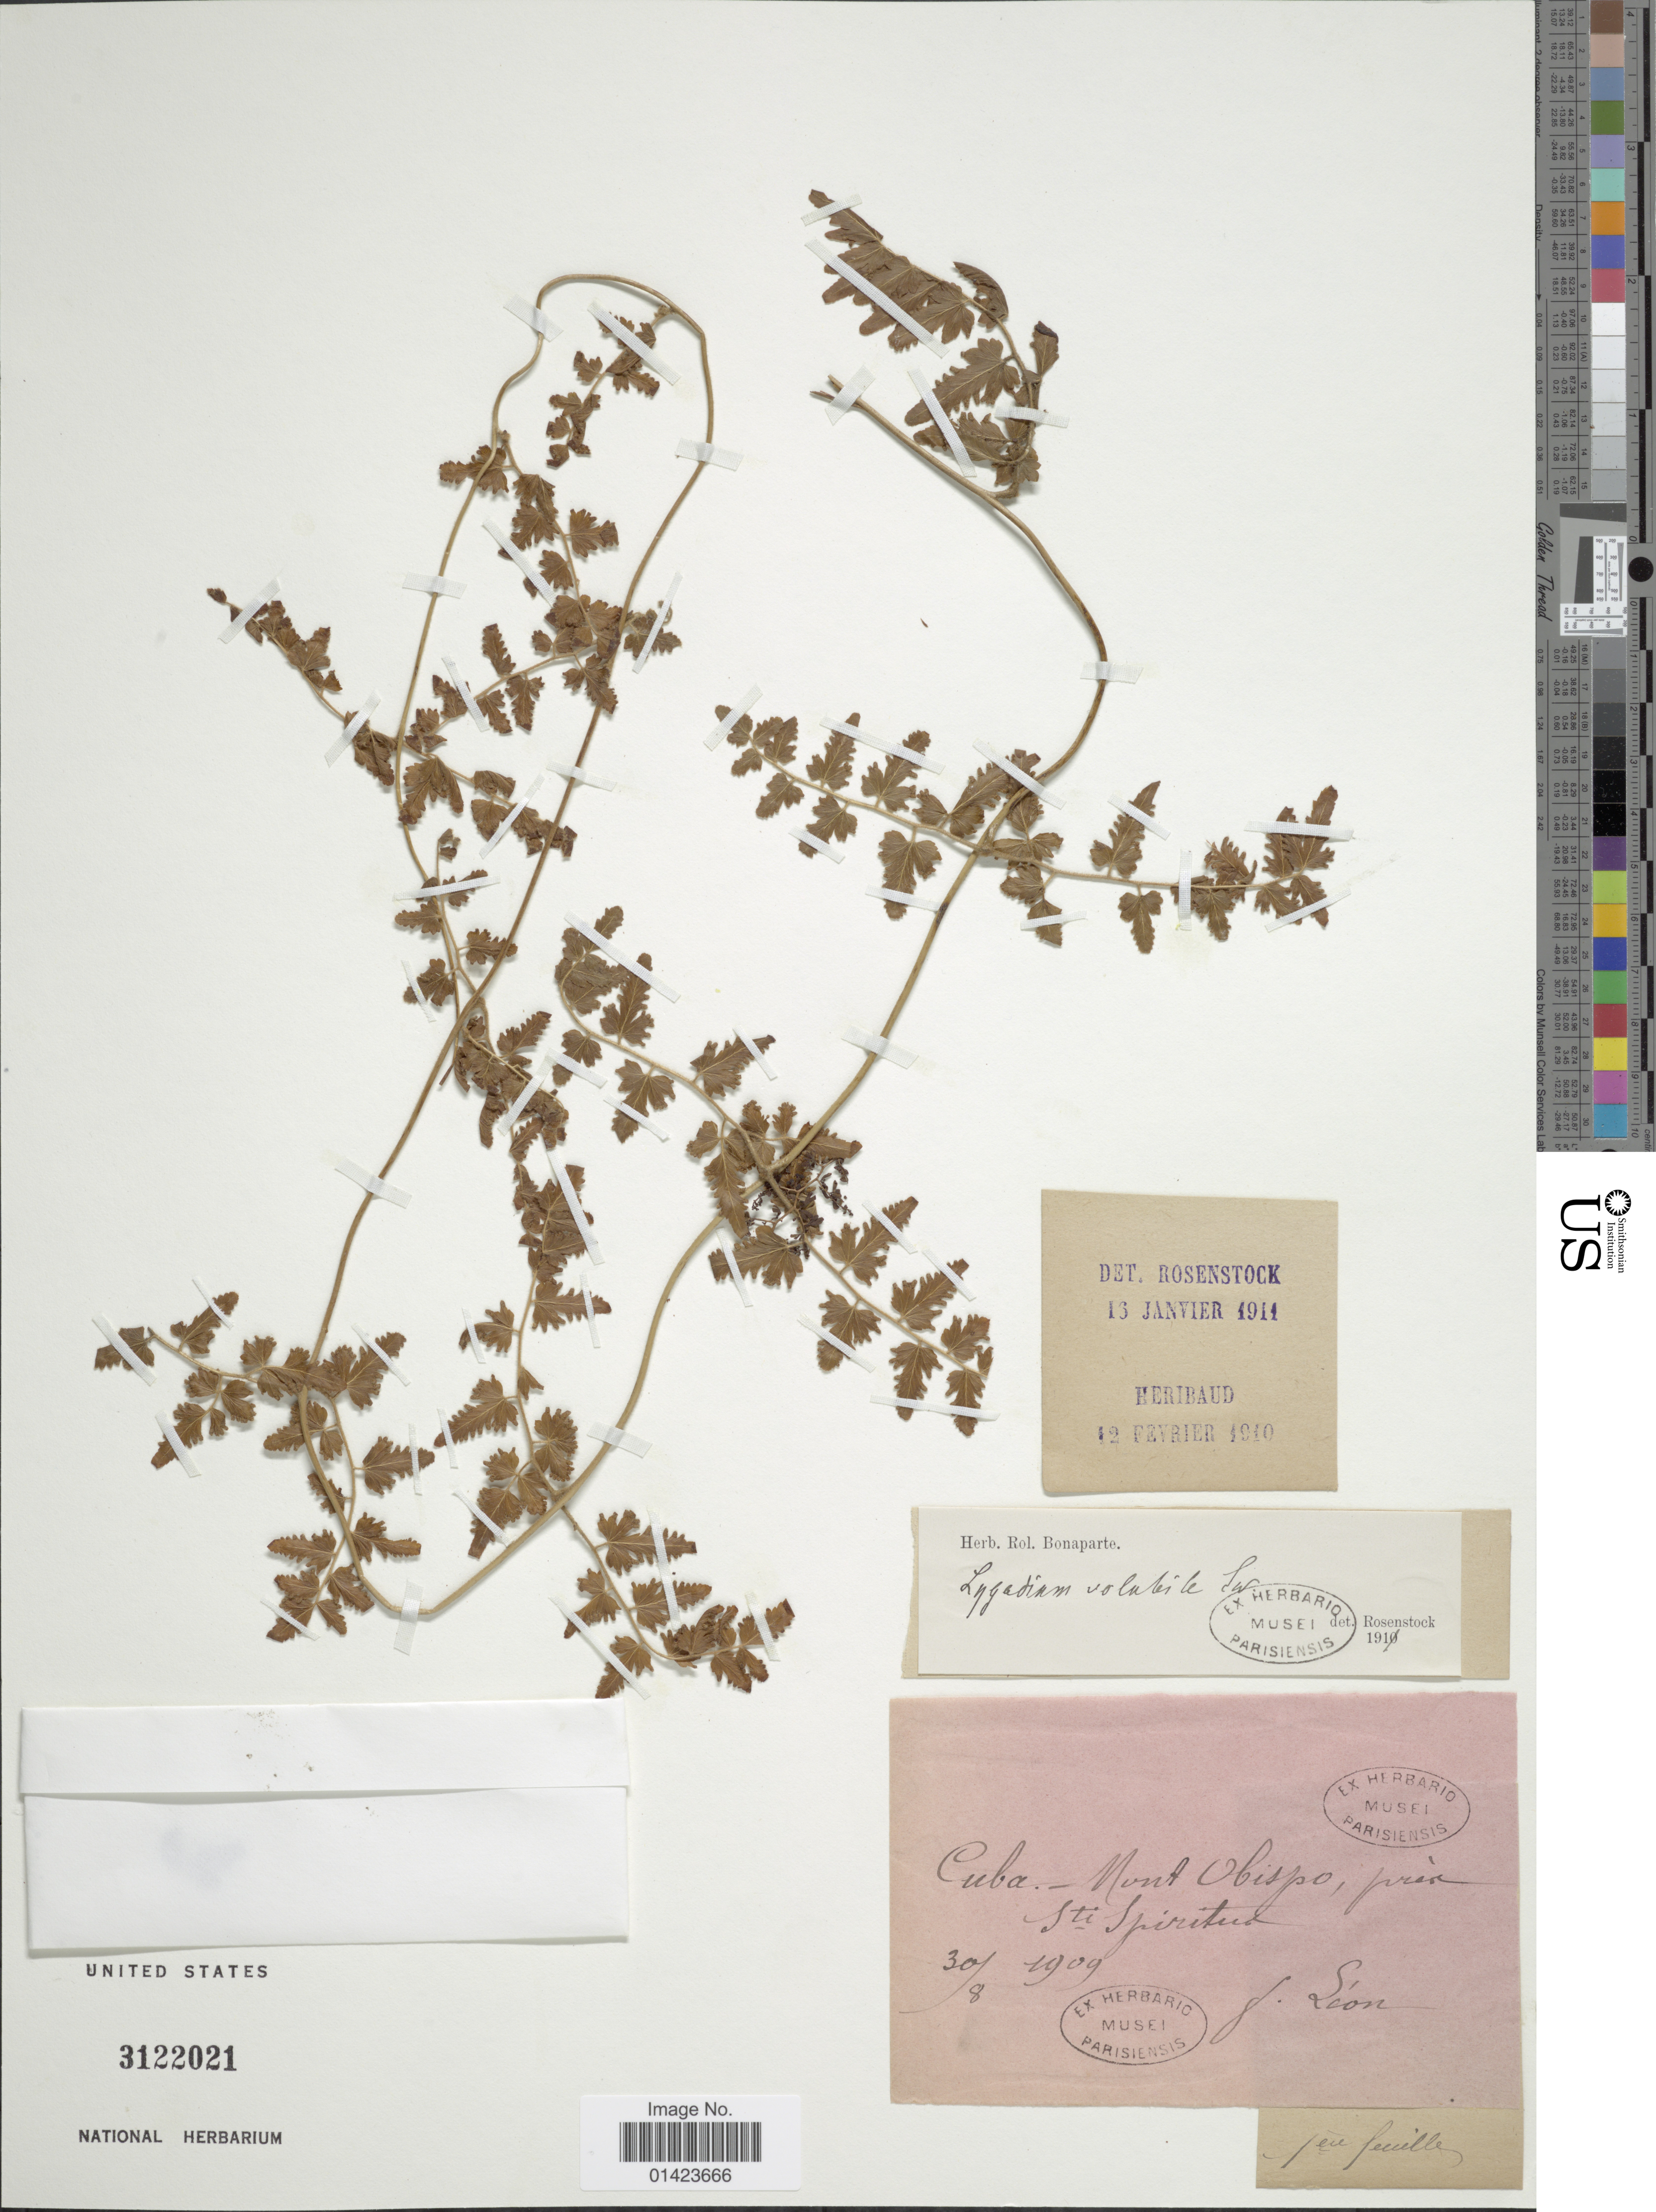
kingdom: Plantae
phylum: Tracheophyta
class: Polypodiopsida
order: Schizaeales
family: Lygodiaceae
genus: Lygodium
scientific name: Lygodium volubile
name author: Sw.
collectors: -. León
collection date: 1909-08-30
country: Cuba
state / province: Sancti Spíritus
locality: Cuba Mont Obispo, pres Sti Spiritus.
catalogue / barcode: US 3122021